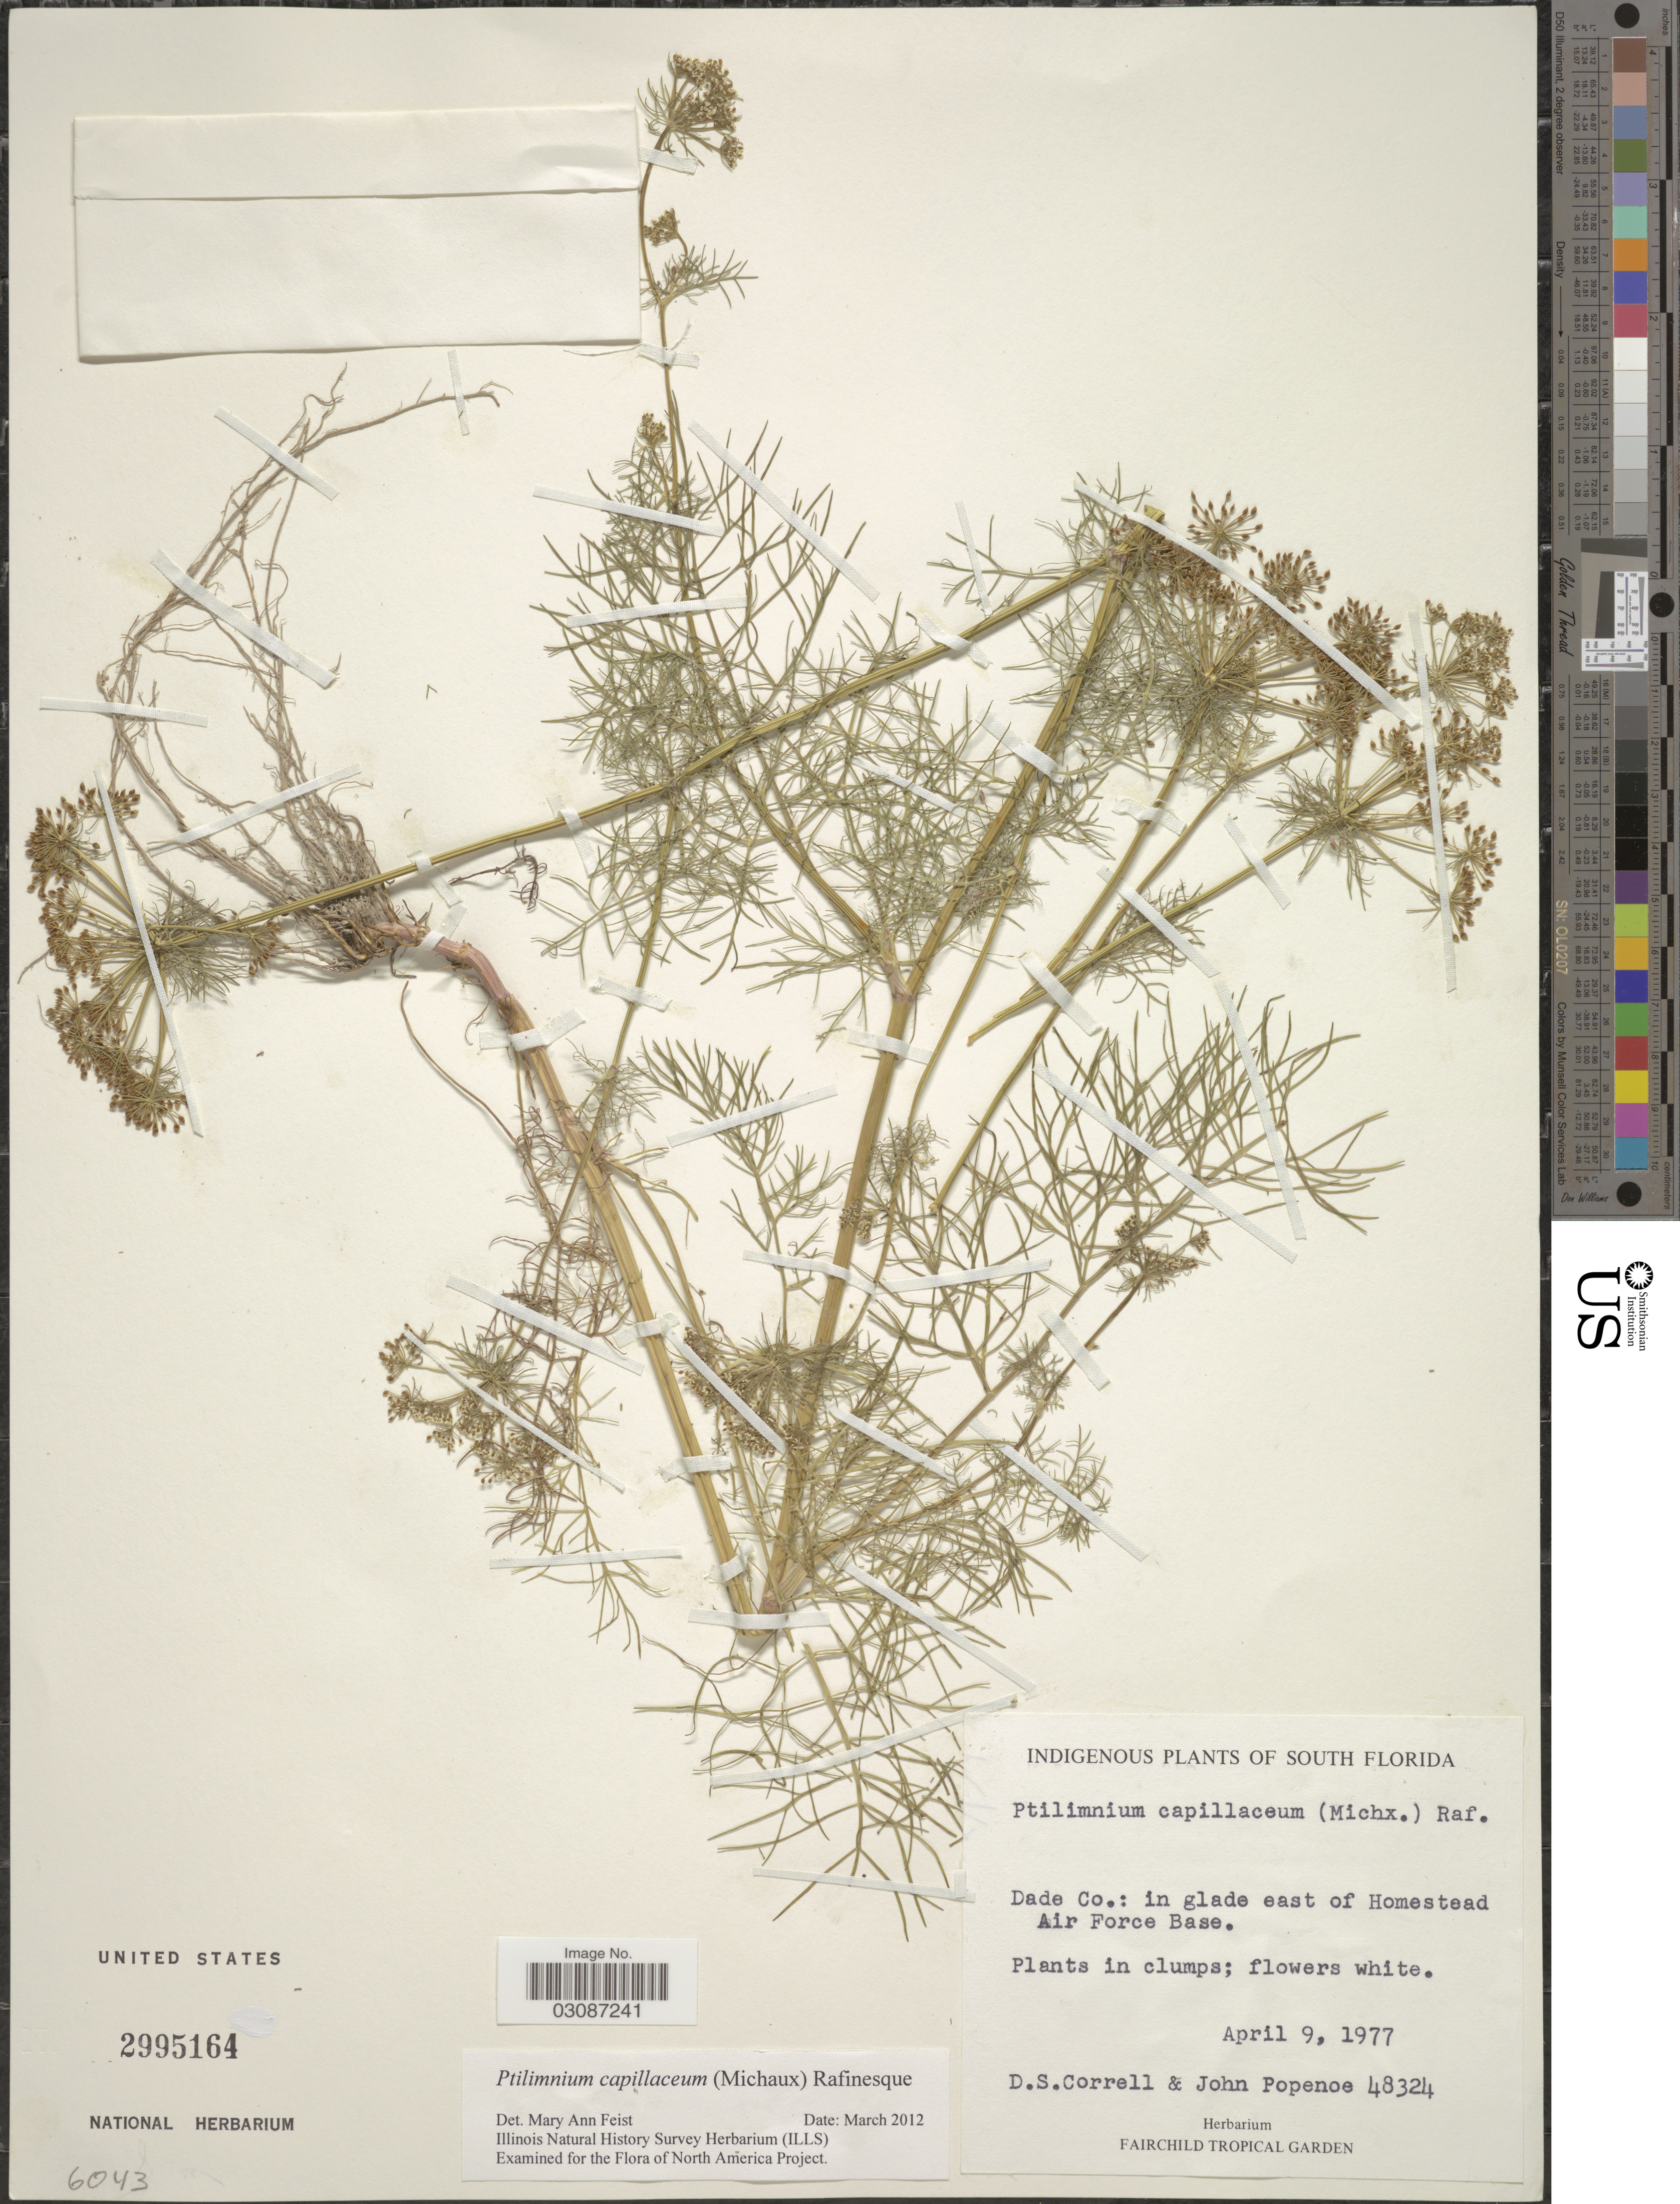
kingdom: Plantae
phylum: Tracheophyta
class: Magnoliopsida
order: Apiales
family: Apiaceae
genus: Ptilimnium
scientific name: Ptilimnium capillaceum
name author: (Michx.) Raf.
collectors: D. S. Correll & J. Popenoe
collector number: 48324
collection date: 1977-04-09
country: United States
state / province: Florida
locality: South Florida. Dade Co.: in glade east of Homestead Air Force Base.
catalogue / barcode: US 2995164